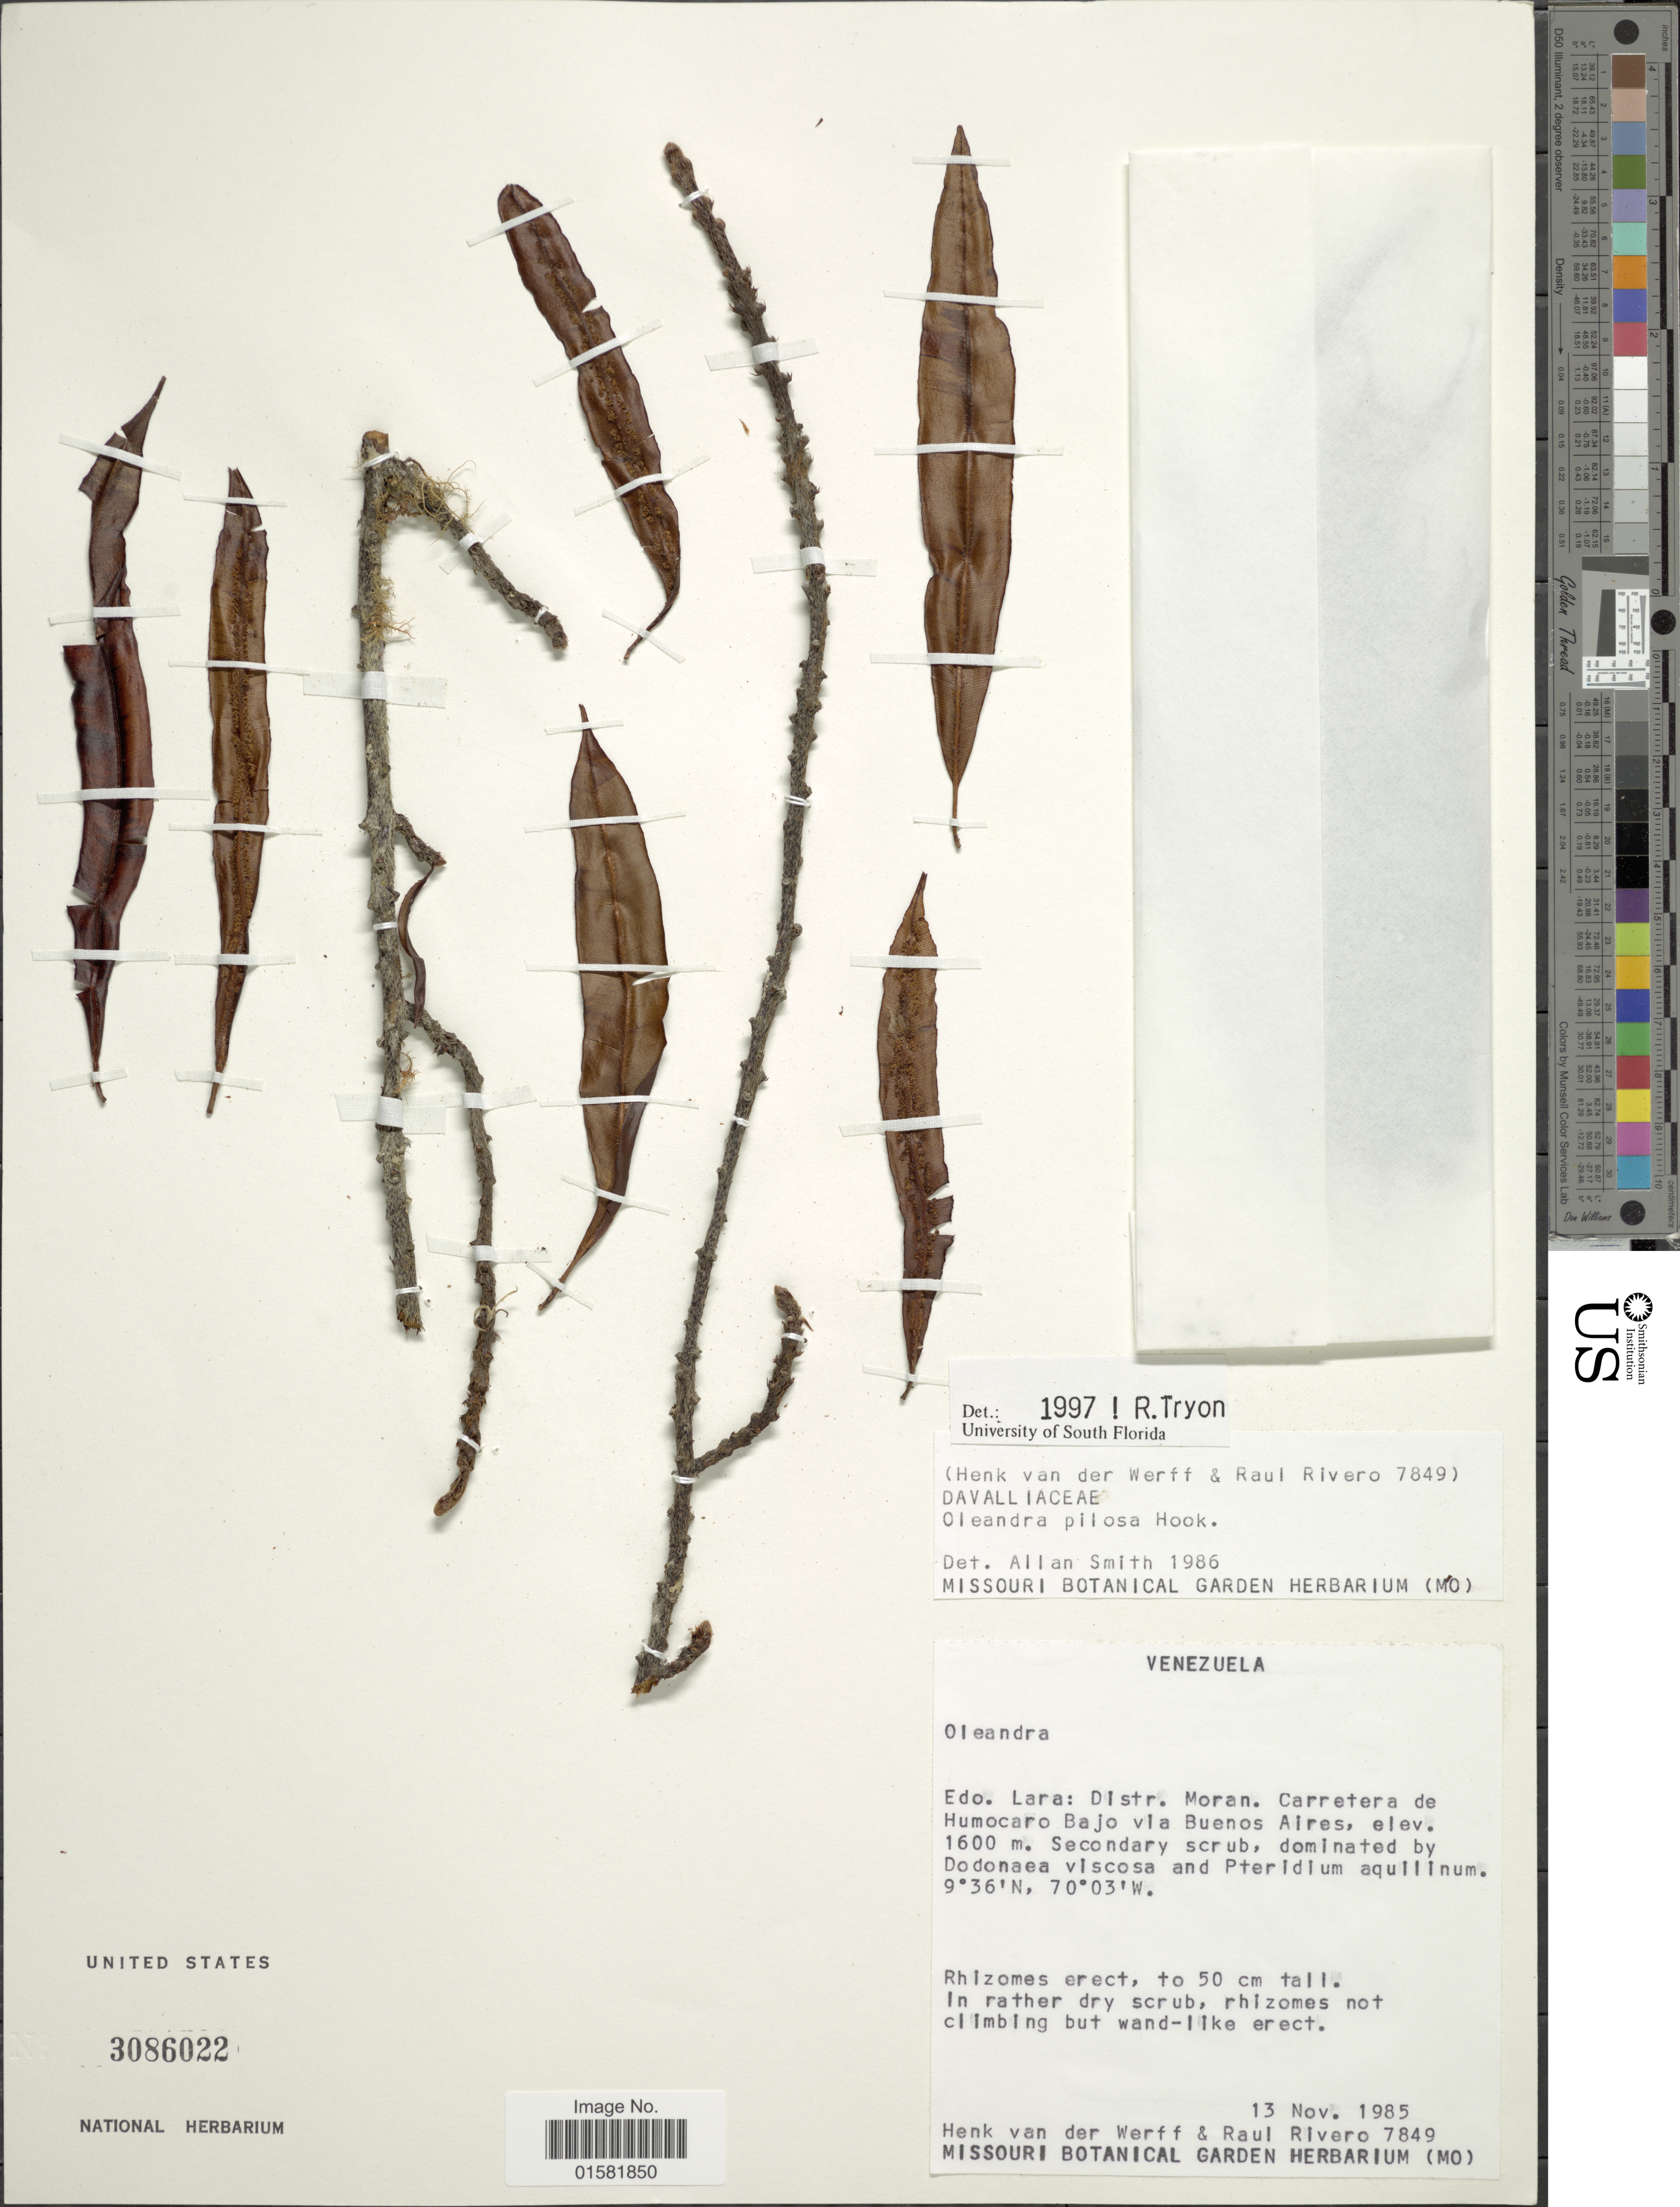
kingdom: Plantae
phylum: Tracheophyta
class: Polypodiopsida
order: Polypodiales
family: Oleandraceae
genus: Oleandra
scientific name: Oleandra pilosa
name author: Hook.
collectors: H. van der Werff & R. Rivero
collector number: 7849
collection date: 1985-11-13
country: Venezuela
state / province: Lara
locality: Venezuela Edo. Lara: Distr. Moran. Carretera de Humocaro Bajo via Buenos Aires.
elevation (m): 1600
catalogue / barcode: US 3086022